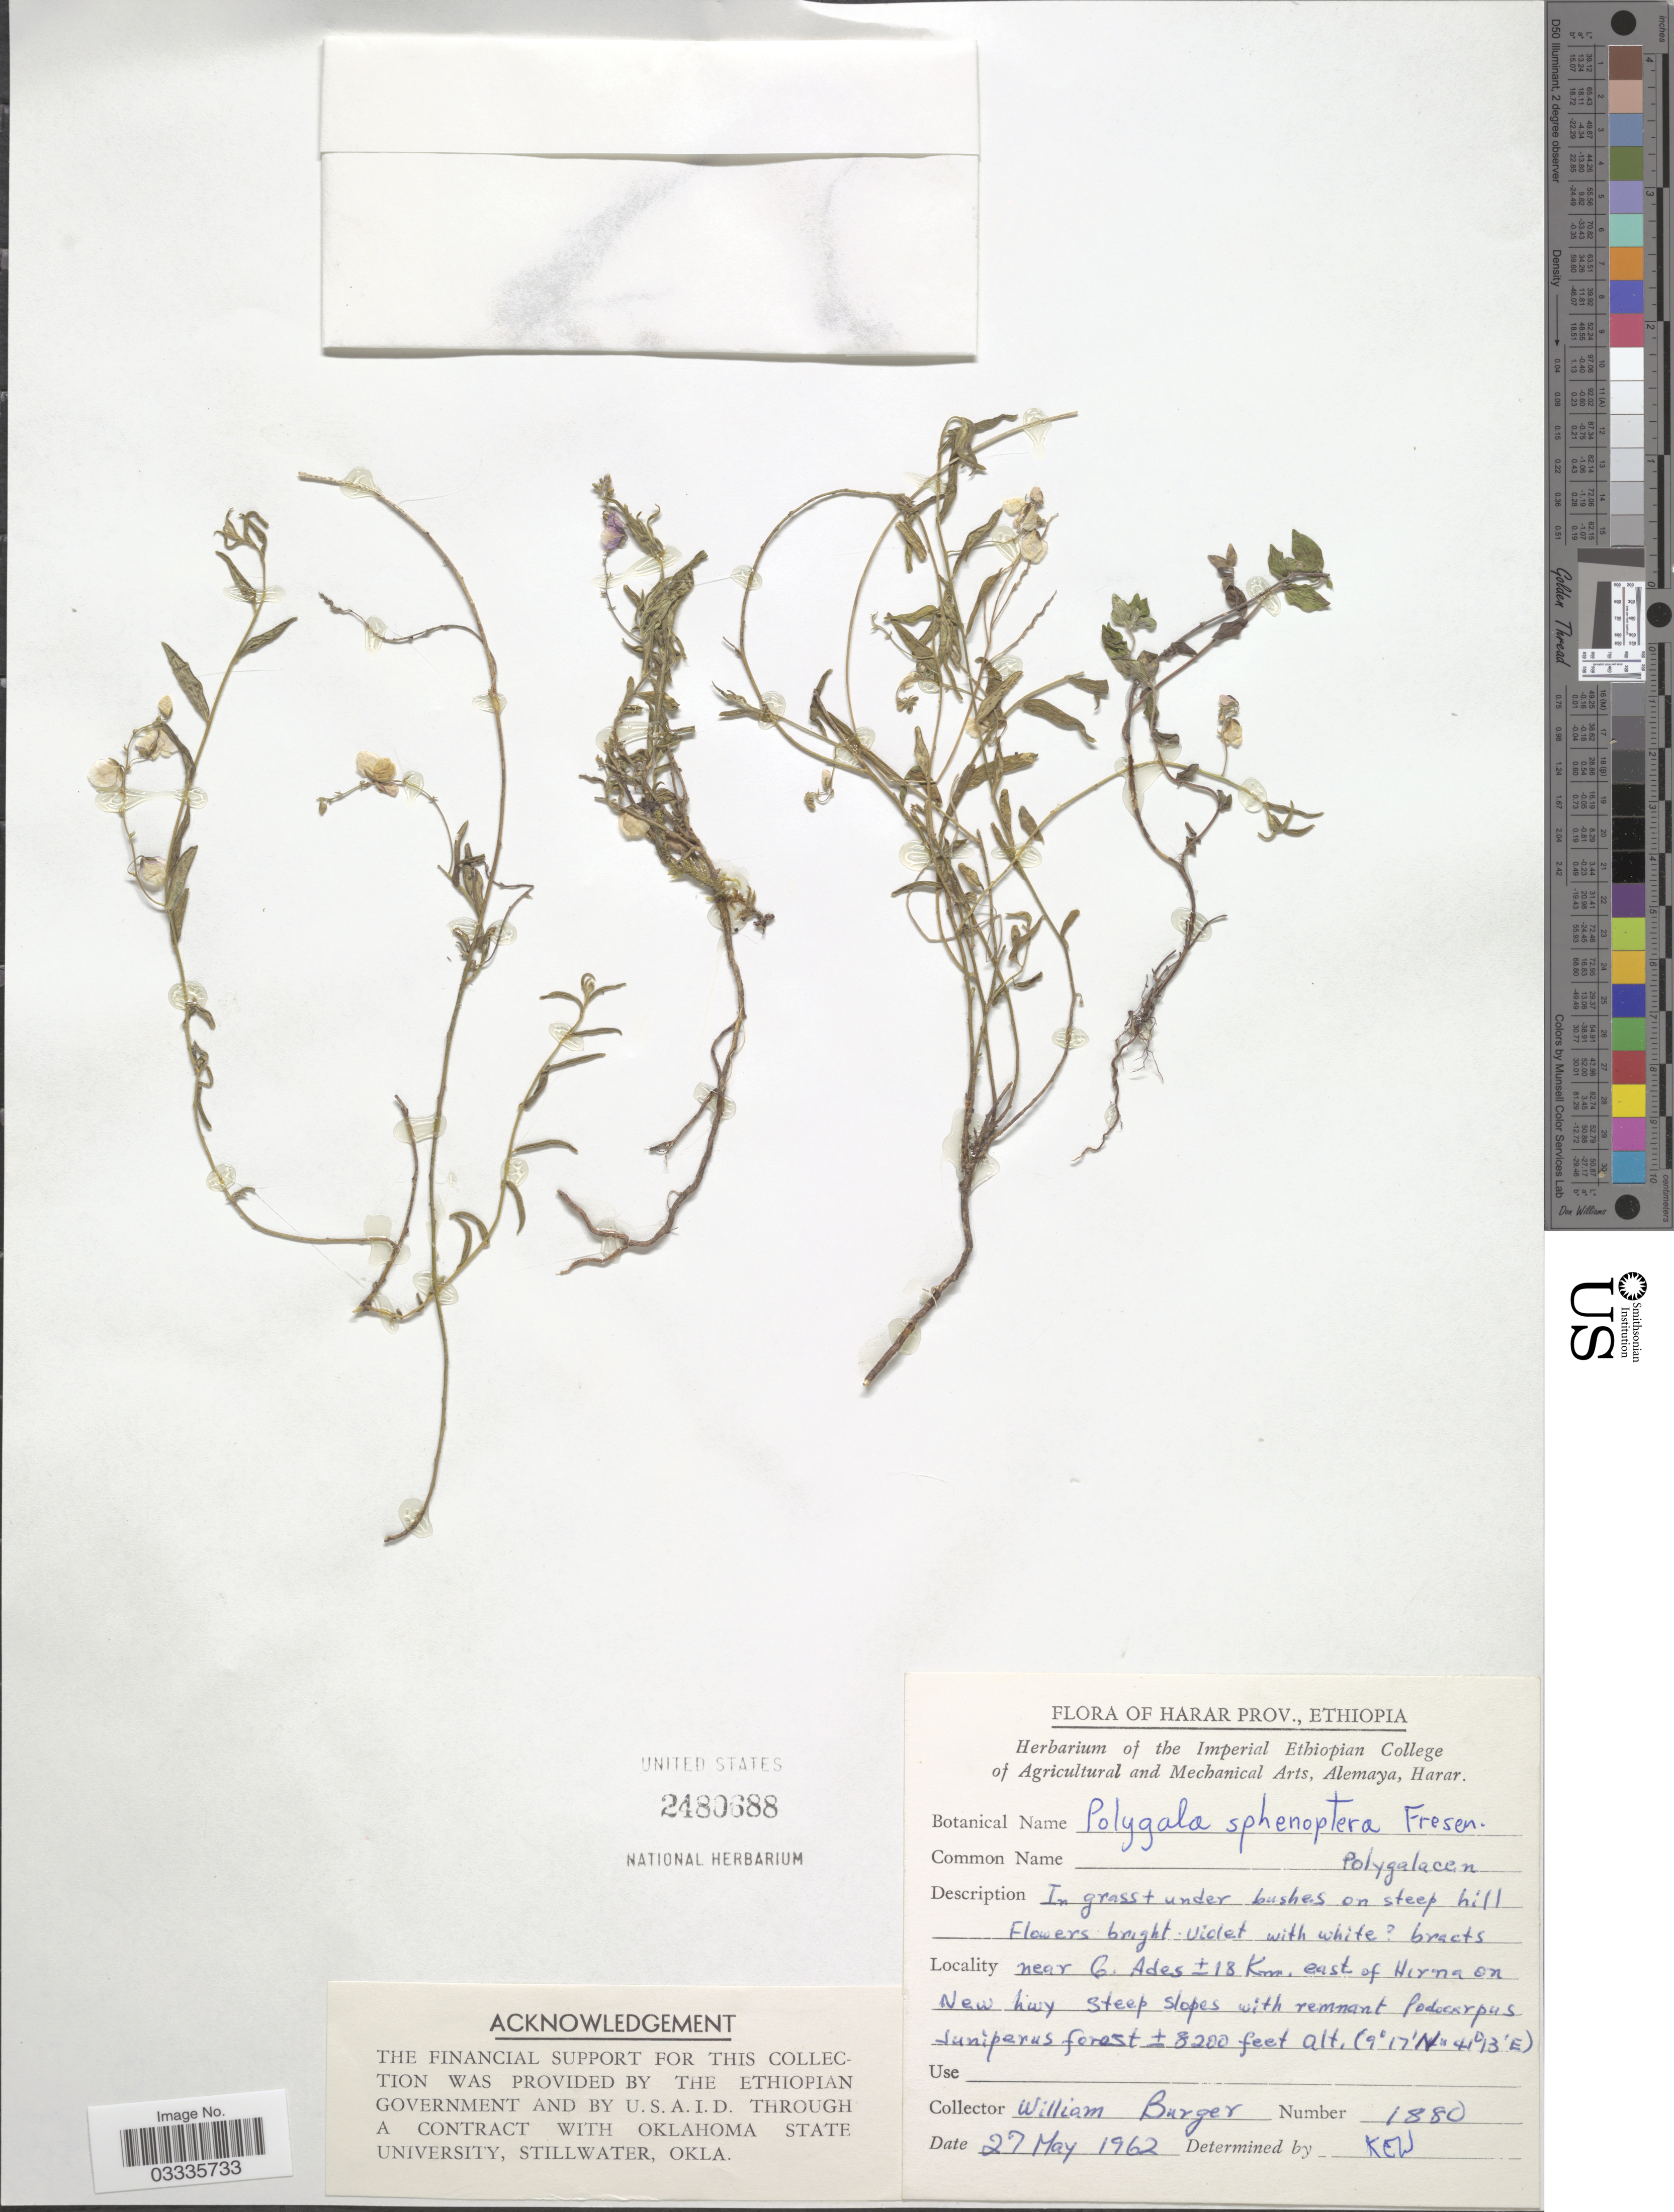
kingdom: Plantae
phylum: Tracheophyta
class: Magnoliopsida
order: Fabales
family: Polygalaceae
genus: Polygala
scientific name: Polygala sphenoptera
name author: Fresen.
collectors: W. Burger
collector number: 1880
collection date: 1962-05-27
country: Ethiopia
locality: Harar Prov. Near C. [interpreted] Ades ± 18 Km. east of Hirna on New hwy.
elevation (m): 2499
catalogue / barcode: US 2480688